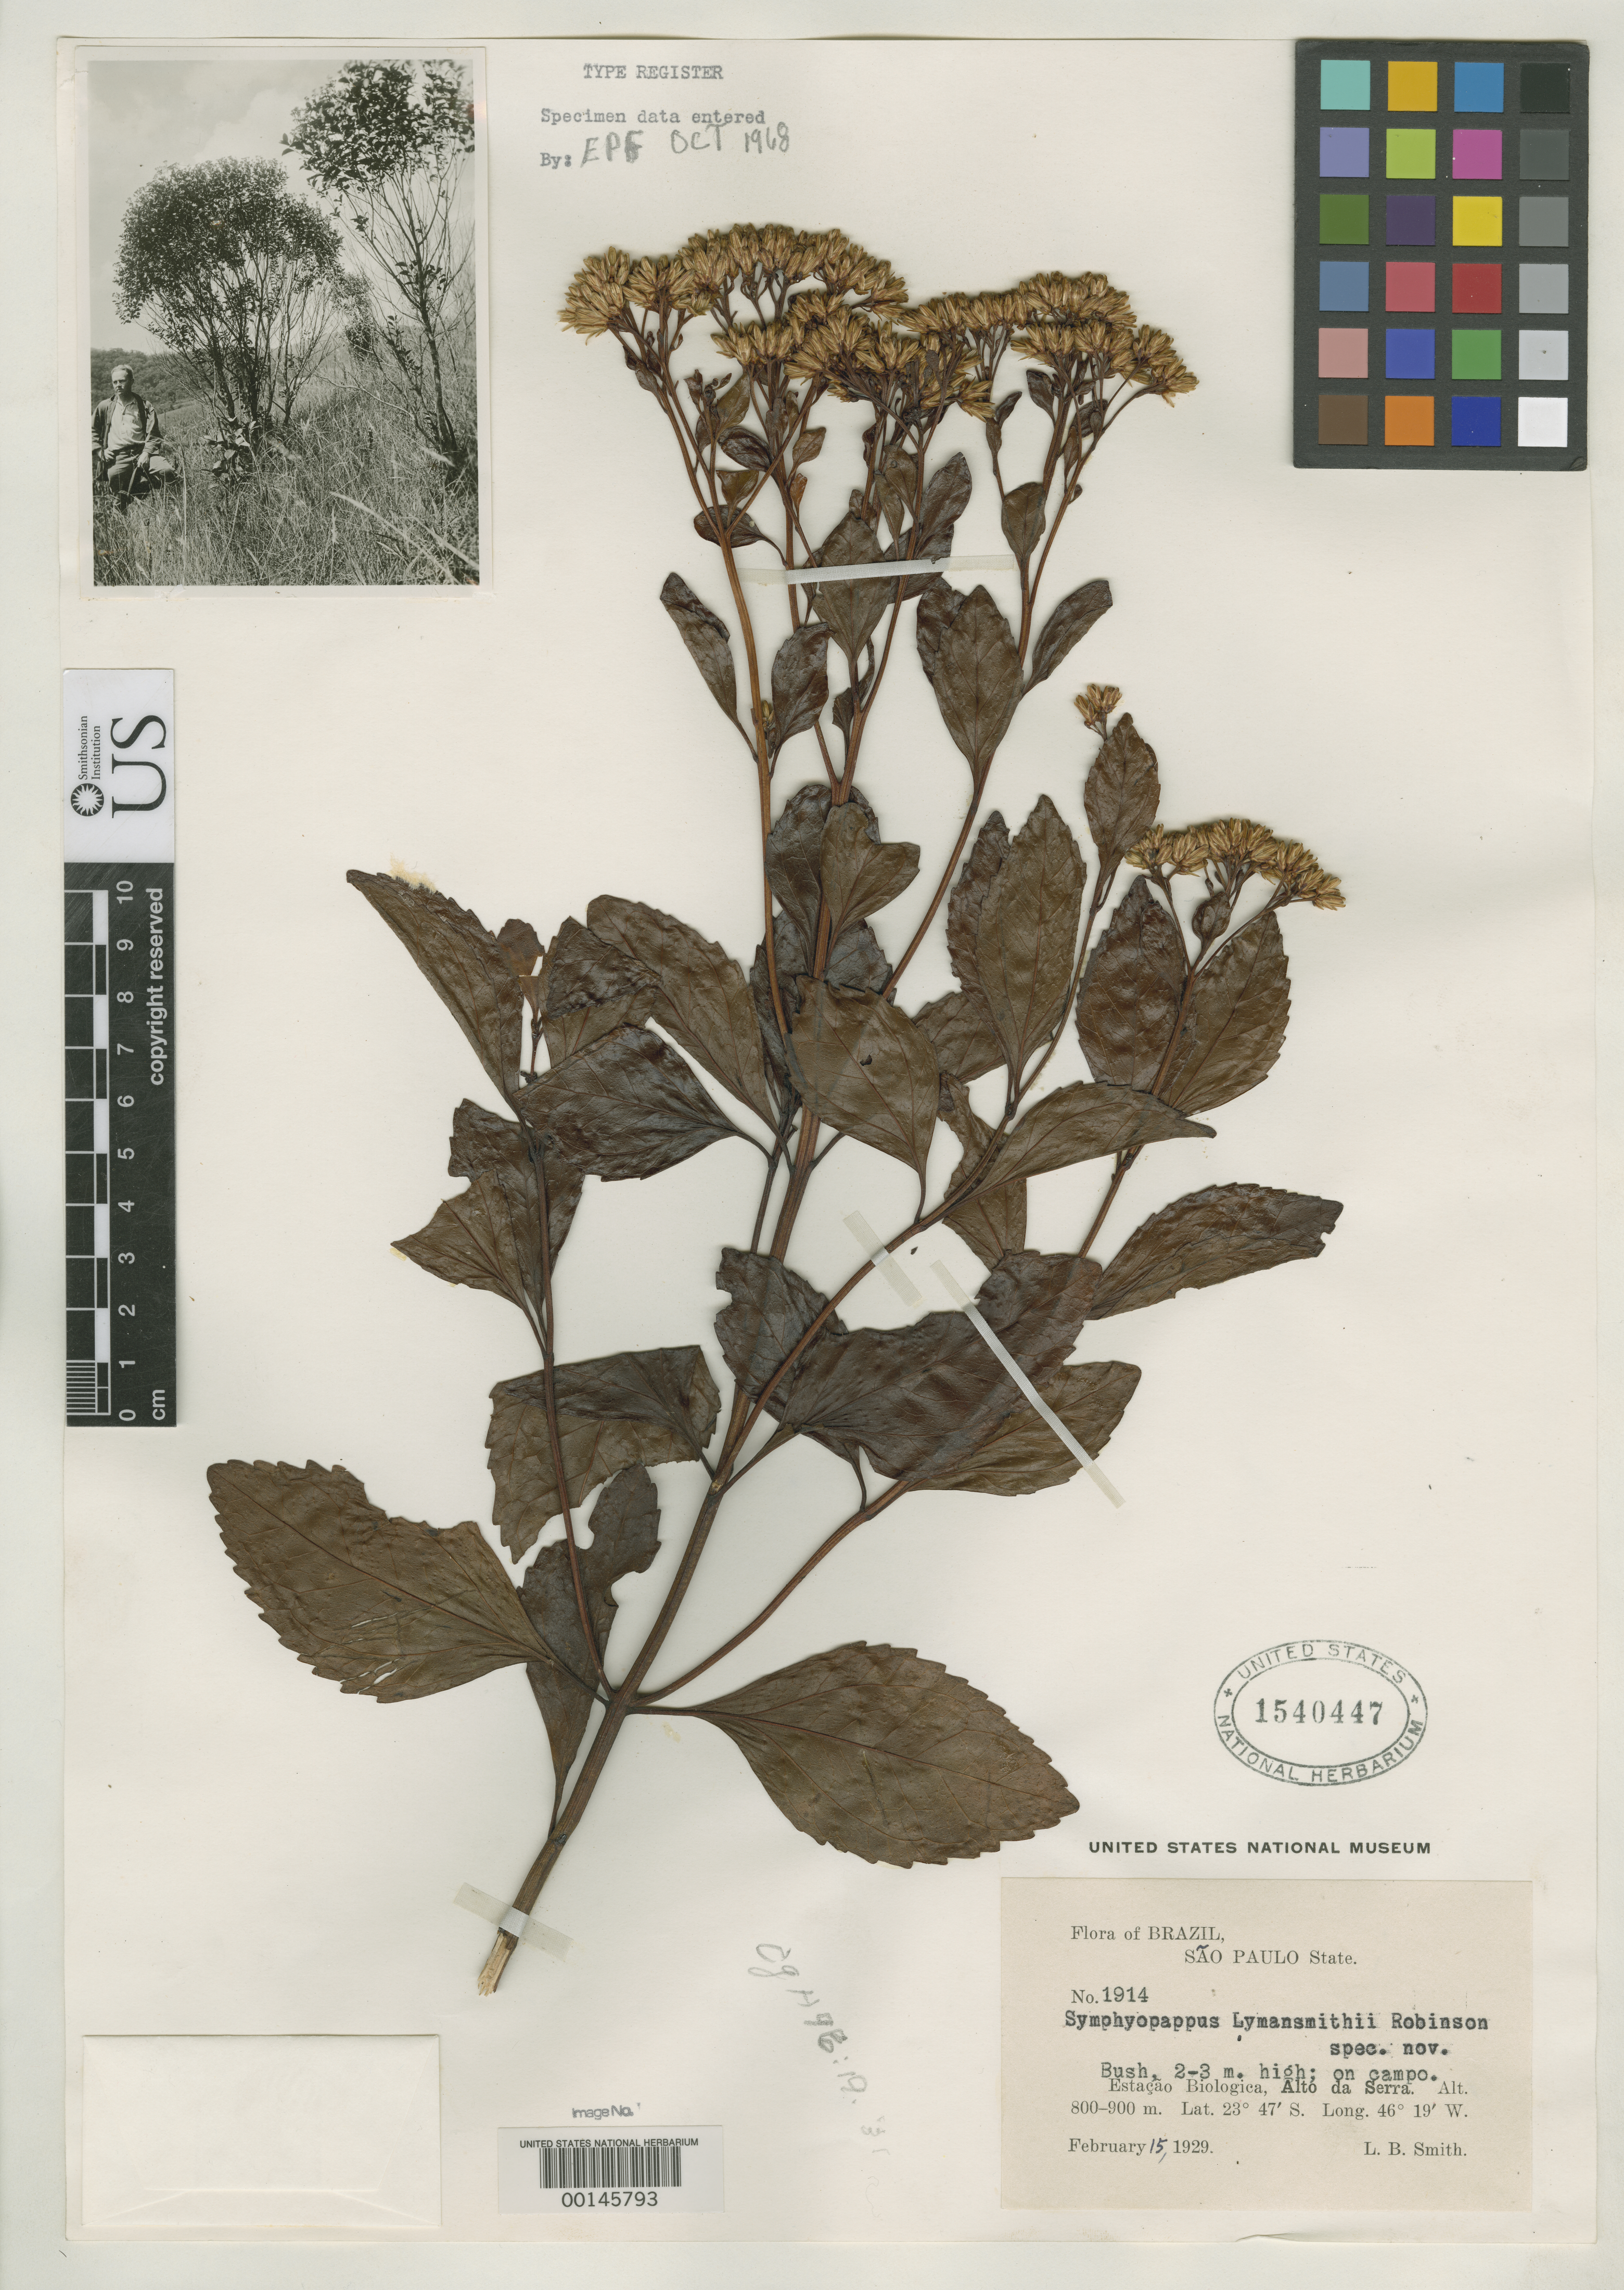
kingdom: Plantae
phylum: Tracheophyta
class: Magnoliopsida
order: Asterales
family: Asteraceae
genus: Symphyopappus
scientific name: Symphyopappus lymansmithii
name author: B.L. Rob.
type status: Isotype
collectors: L. Smith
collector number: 1914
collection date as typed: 15 Feb 1929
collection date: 1929-02-15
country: Brazil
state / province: São Paulo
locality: Alto da serra, Estacao Biologia.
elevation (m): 800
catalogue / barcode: US 1540447